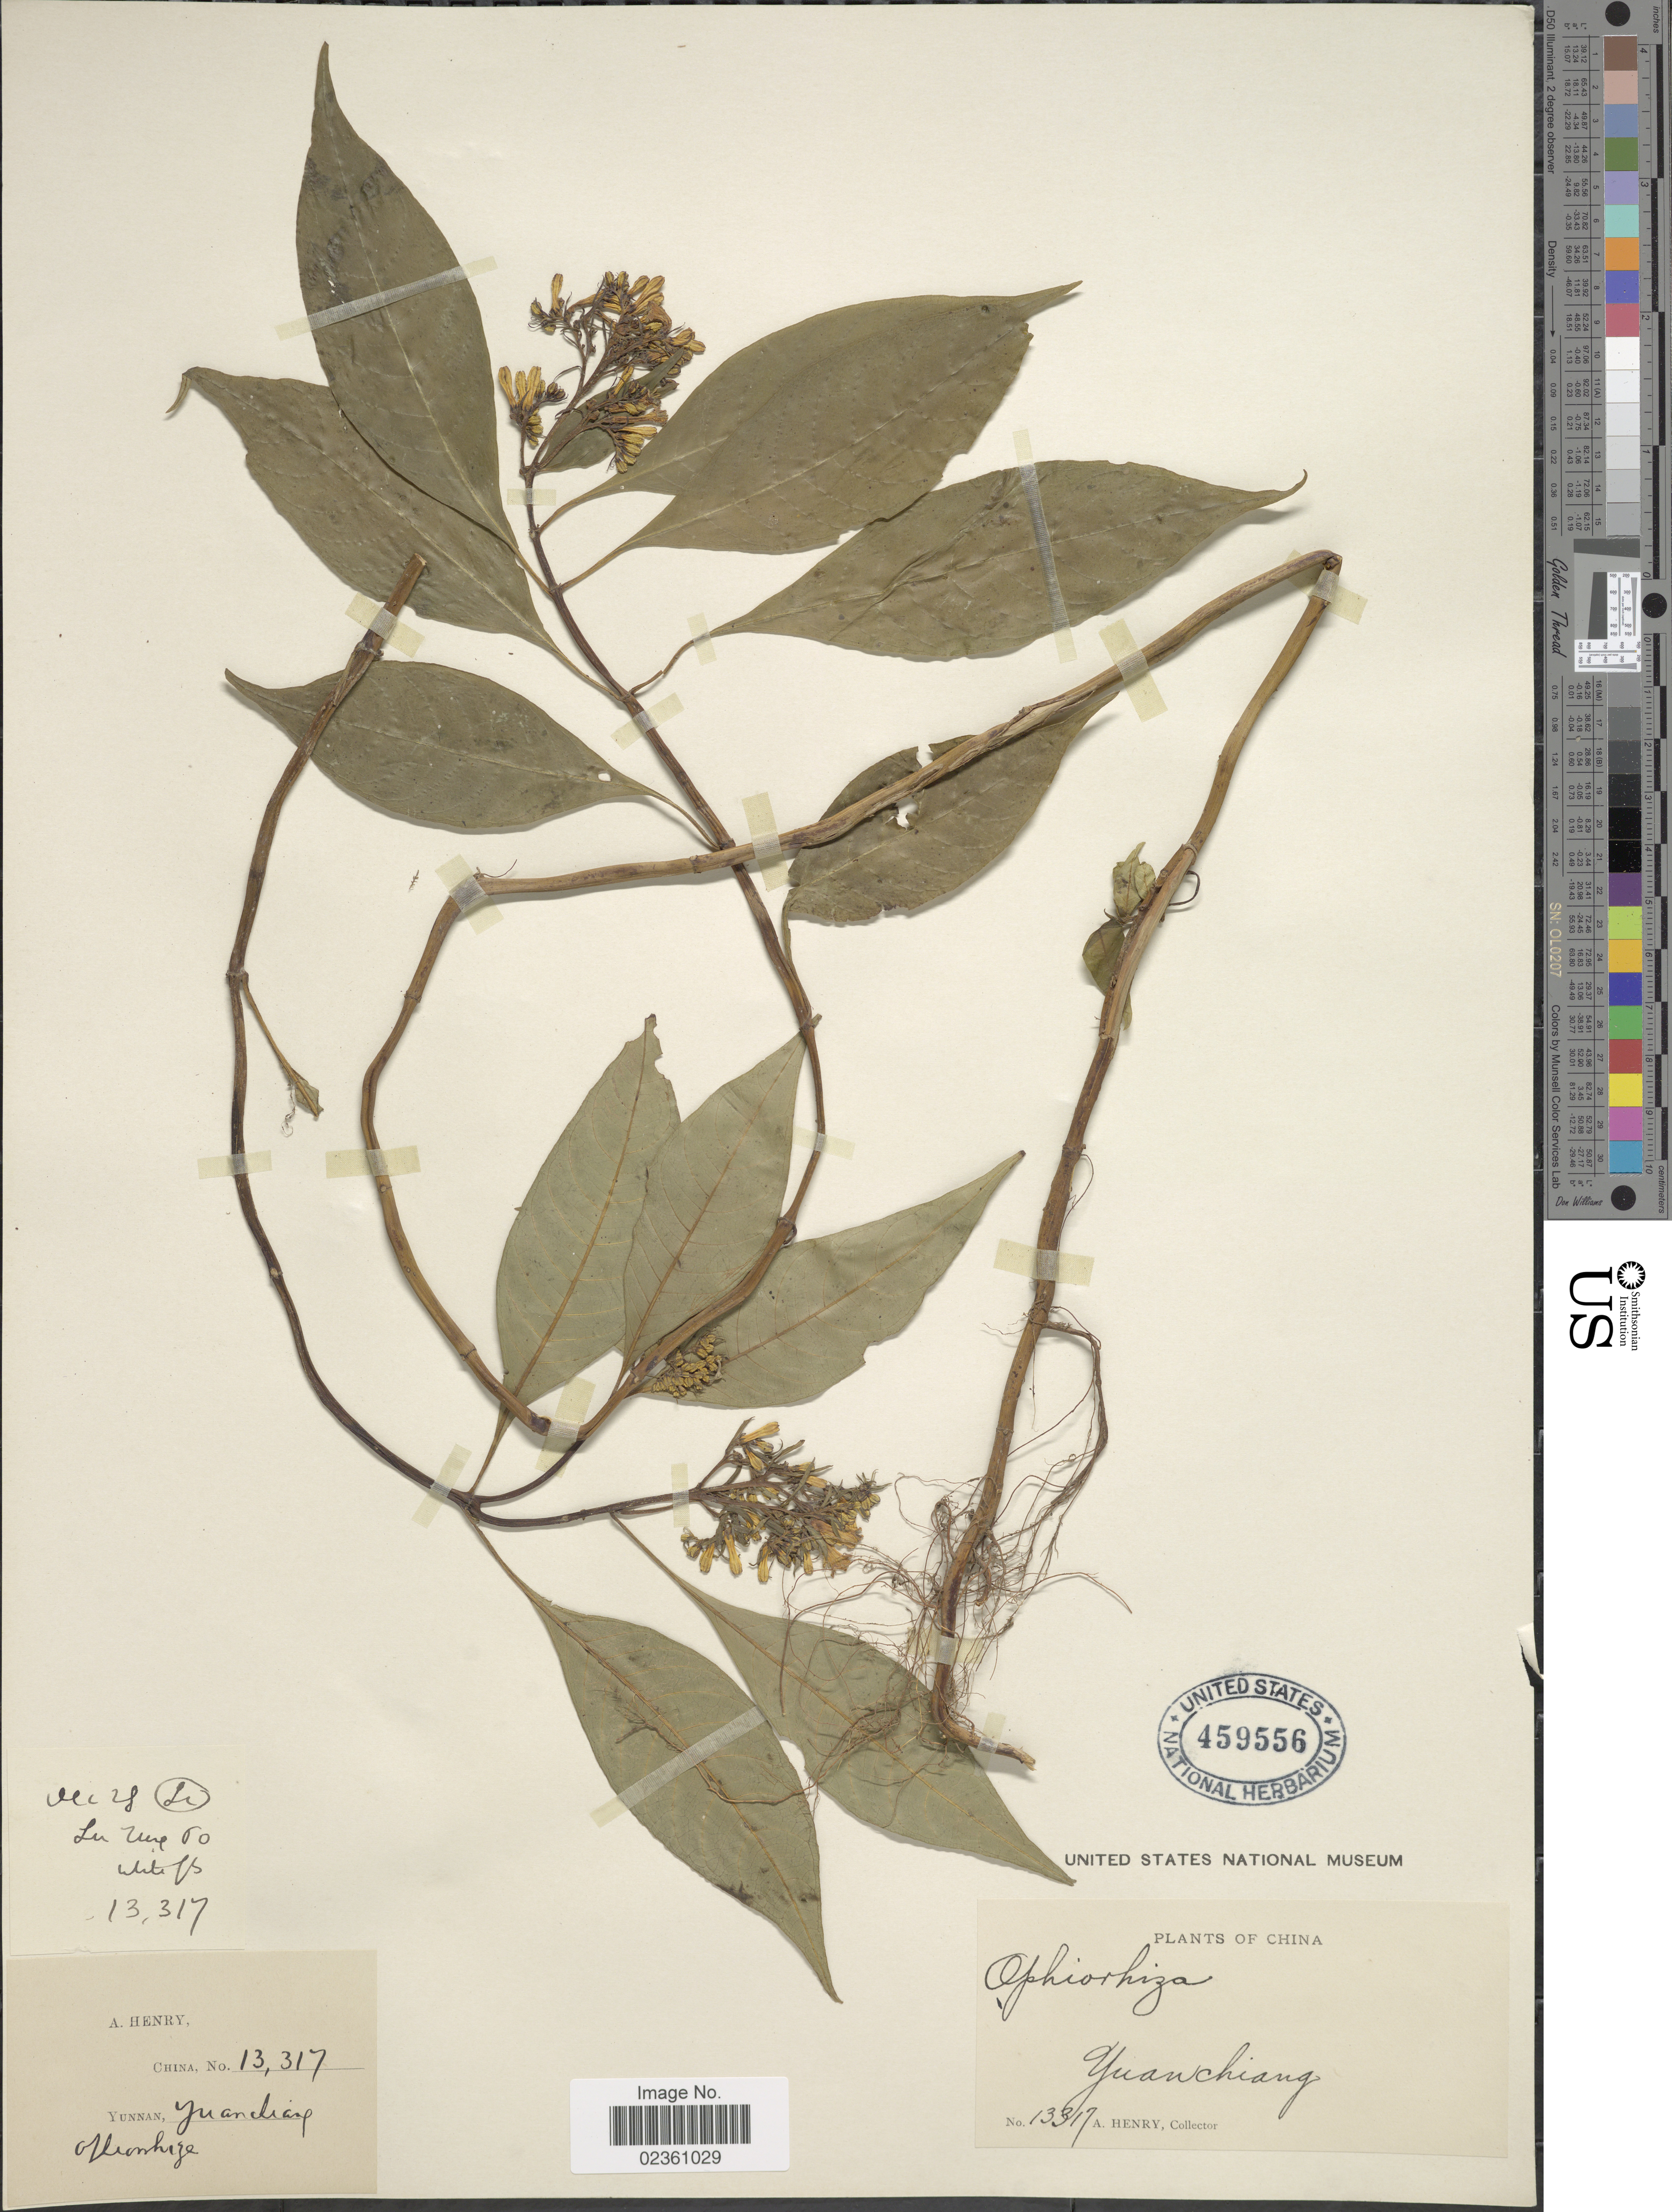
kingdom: Plantae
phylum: Tracheophyta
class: Magnoliopsida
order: Gentianales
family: Rubiaceae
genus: Ophiorrhiza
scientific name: Ophiorrhiza sp.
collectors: A. Henry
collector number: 13317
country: China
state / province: Yunnan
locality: Yuanchiang. Lu Tung Po. Li.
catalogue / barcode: US 459556